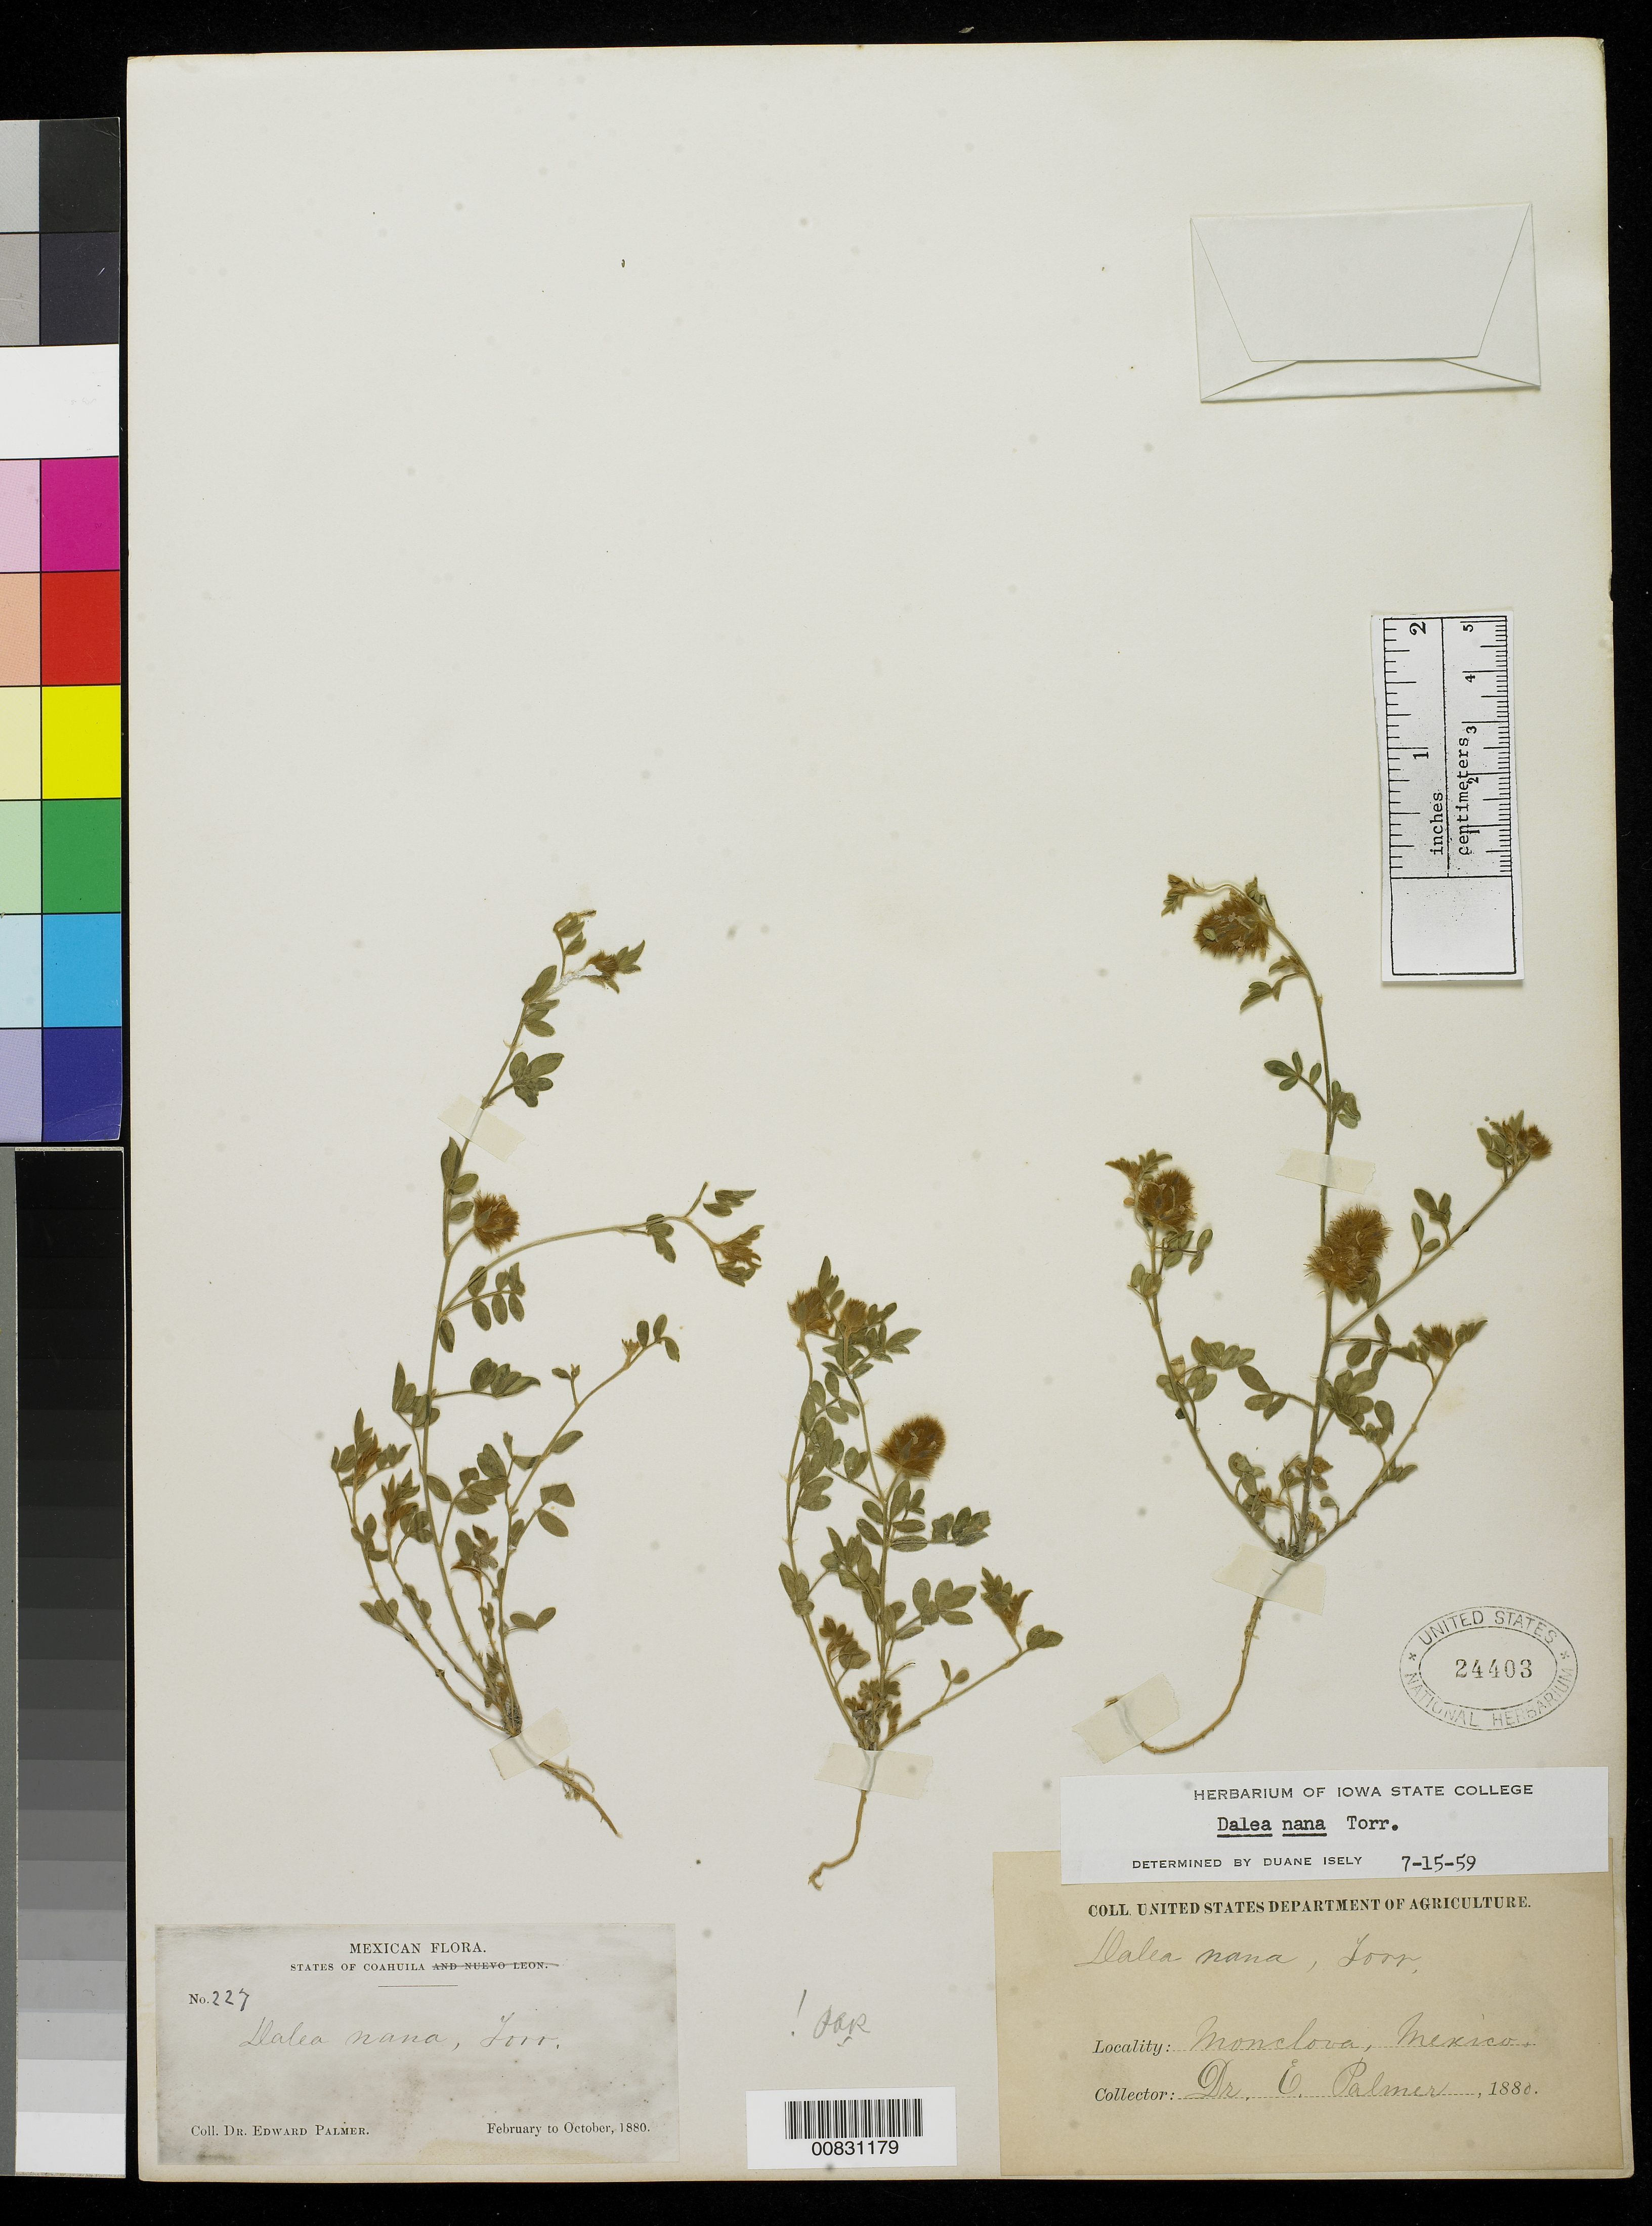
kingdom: Plantae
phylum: Tracheophyta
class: Magnoliopsida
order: Fabales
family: Fabaceae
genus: Dalea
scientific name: Dalea nana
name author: Torr. & A. Gray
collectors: E. Palmer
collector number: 227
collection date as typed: Feb 1880 to -- Oct 1880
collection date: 1880-02/1880-10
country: Mexico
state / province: Coahuila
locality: Monclova, Coahuila.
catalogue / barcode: US 24403